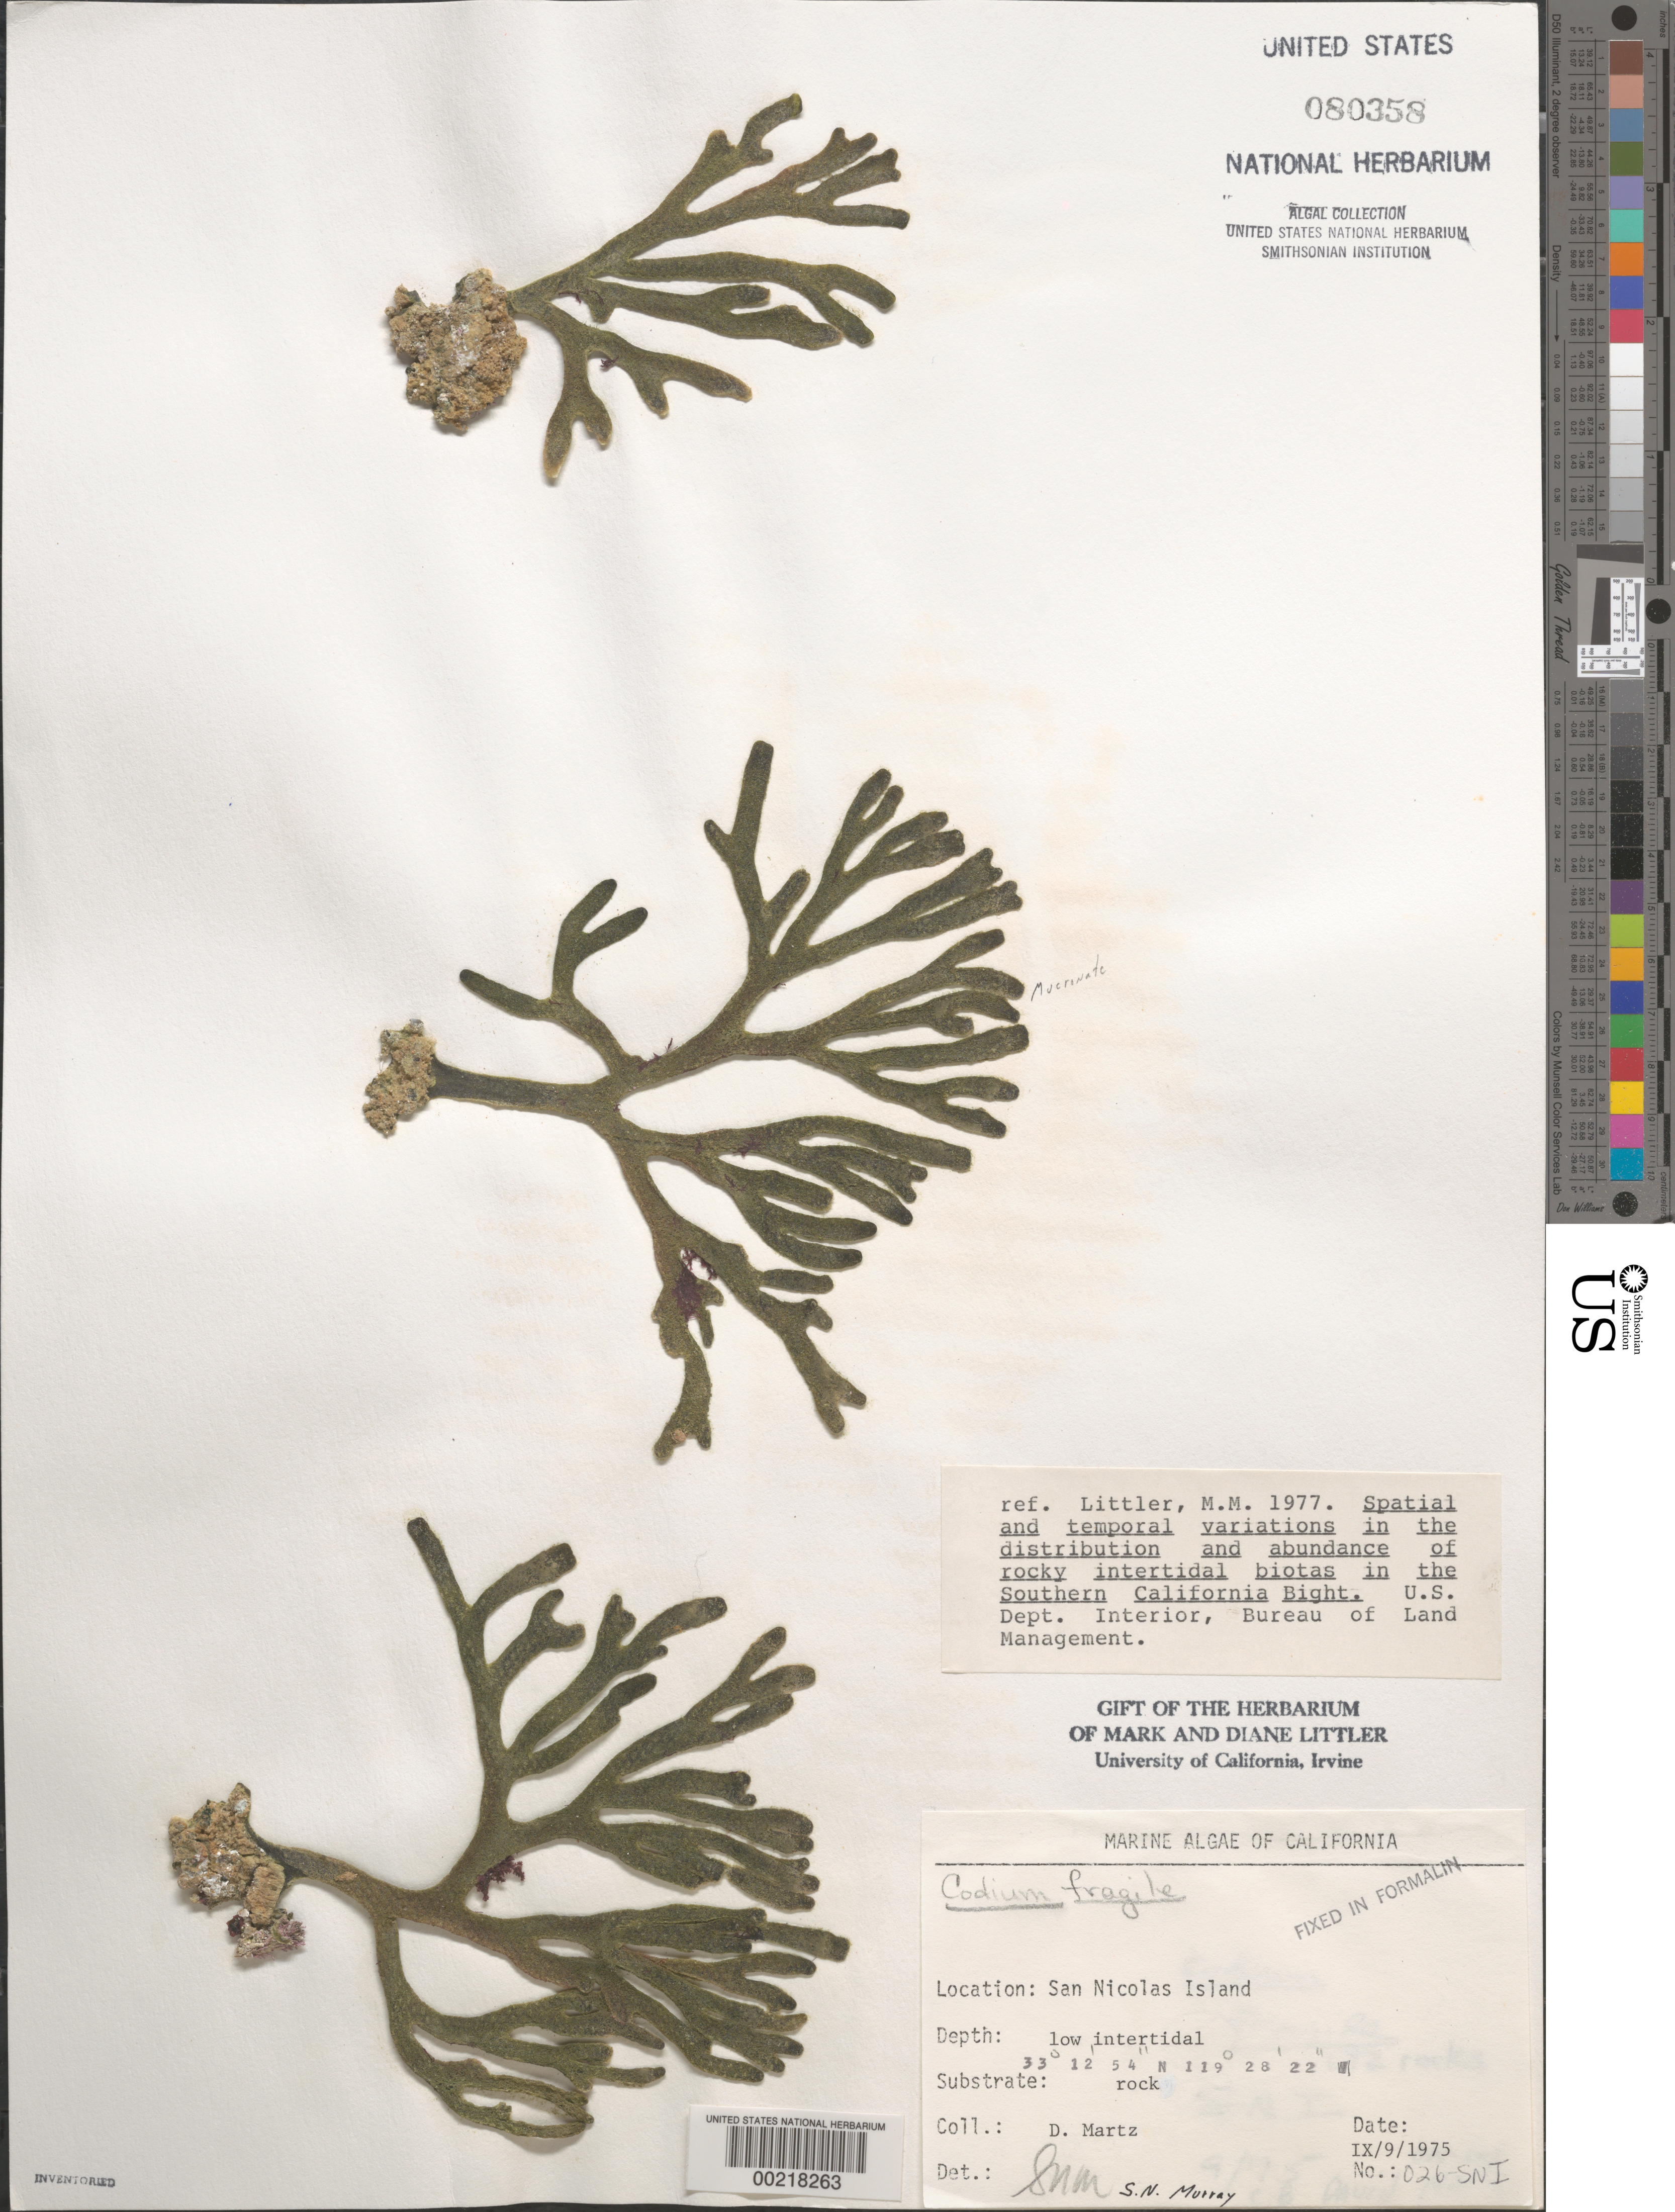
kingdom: Plantae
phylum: Chlorophyta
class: Ulvophyceae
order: Bryopsidales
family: Codiaceae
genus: Codium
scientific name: Codium fragile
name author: (Suringar) P. Hariot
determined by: Murray, S. N.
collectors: D. Martz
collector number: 026-sni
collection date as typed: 09 Sep 1975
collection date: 1975-09-09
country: United States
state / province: California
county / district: Ventura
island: San Nicolas Island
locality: Dutch Harbor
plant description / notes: BLM-SOCALBIGHT Rocky Intertidal Survey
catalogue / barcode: US 80358